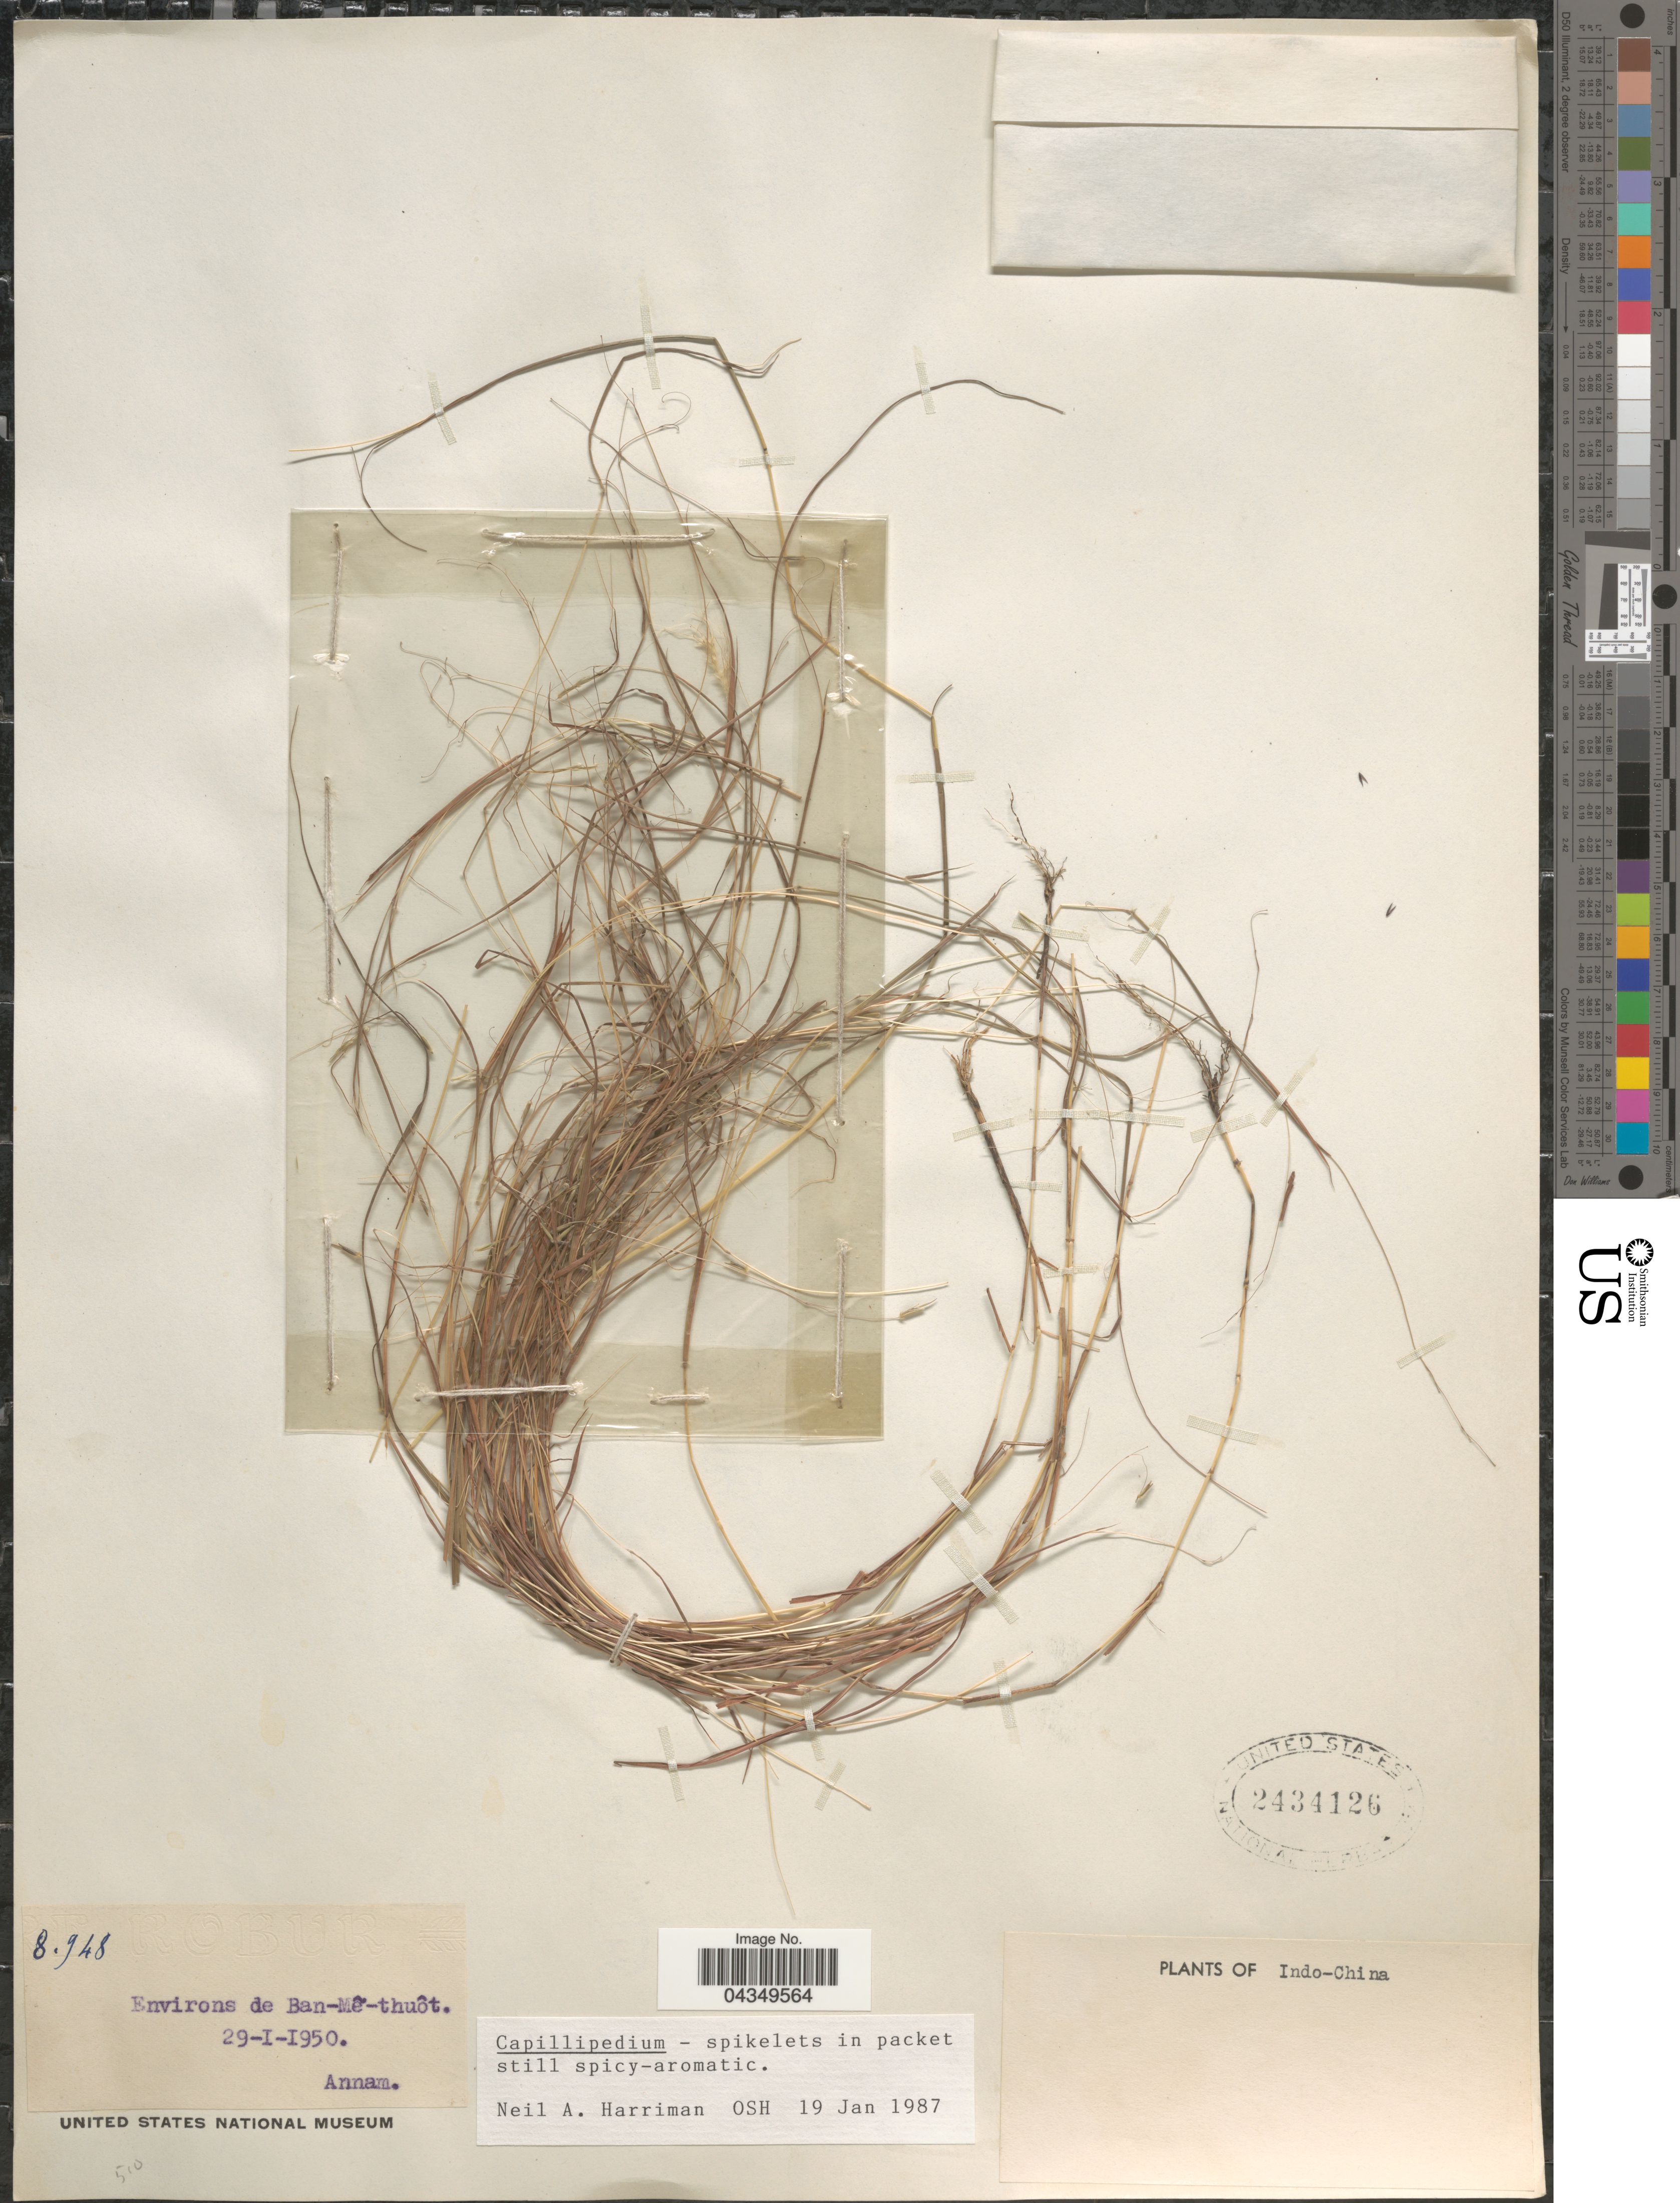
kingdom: Plantae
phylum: Tracheophyta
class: Liliopsida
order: Poales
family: Poaceae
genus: Capillipedium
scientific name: Capillipedium sp.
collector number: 8948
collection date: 1950-01-29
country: Vietnam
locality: Environs de Ban-Mê-thuôt. Annam. Indo-China.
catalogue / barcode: US 2434126